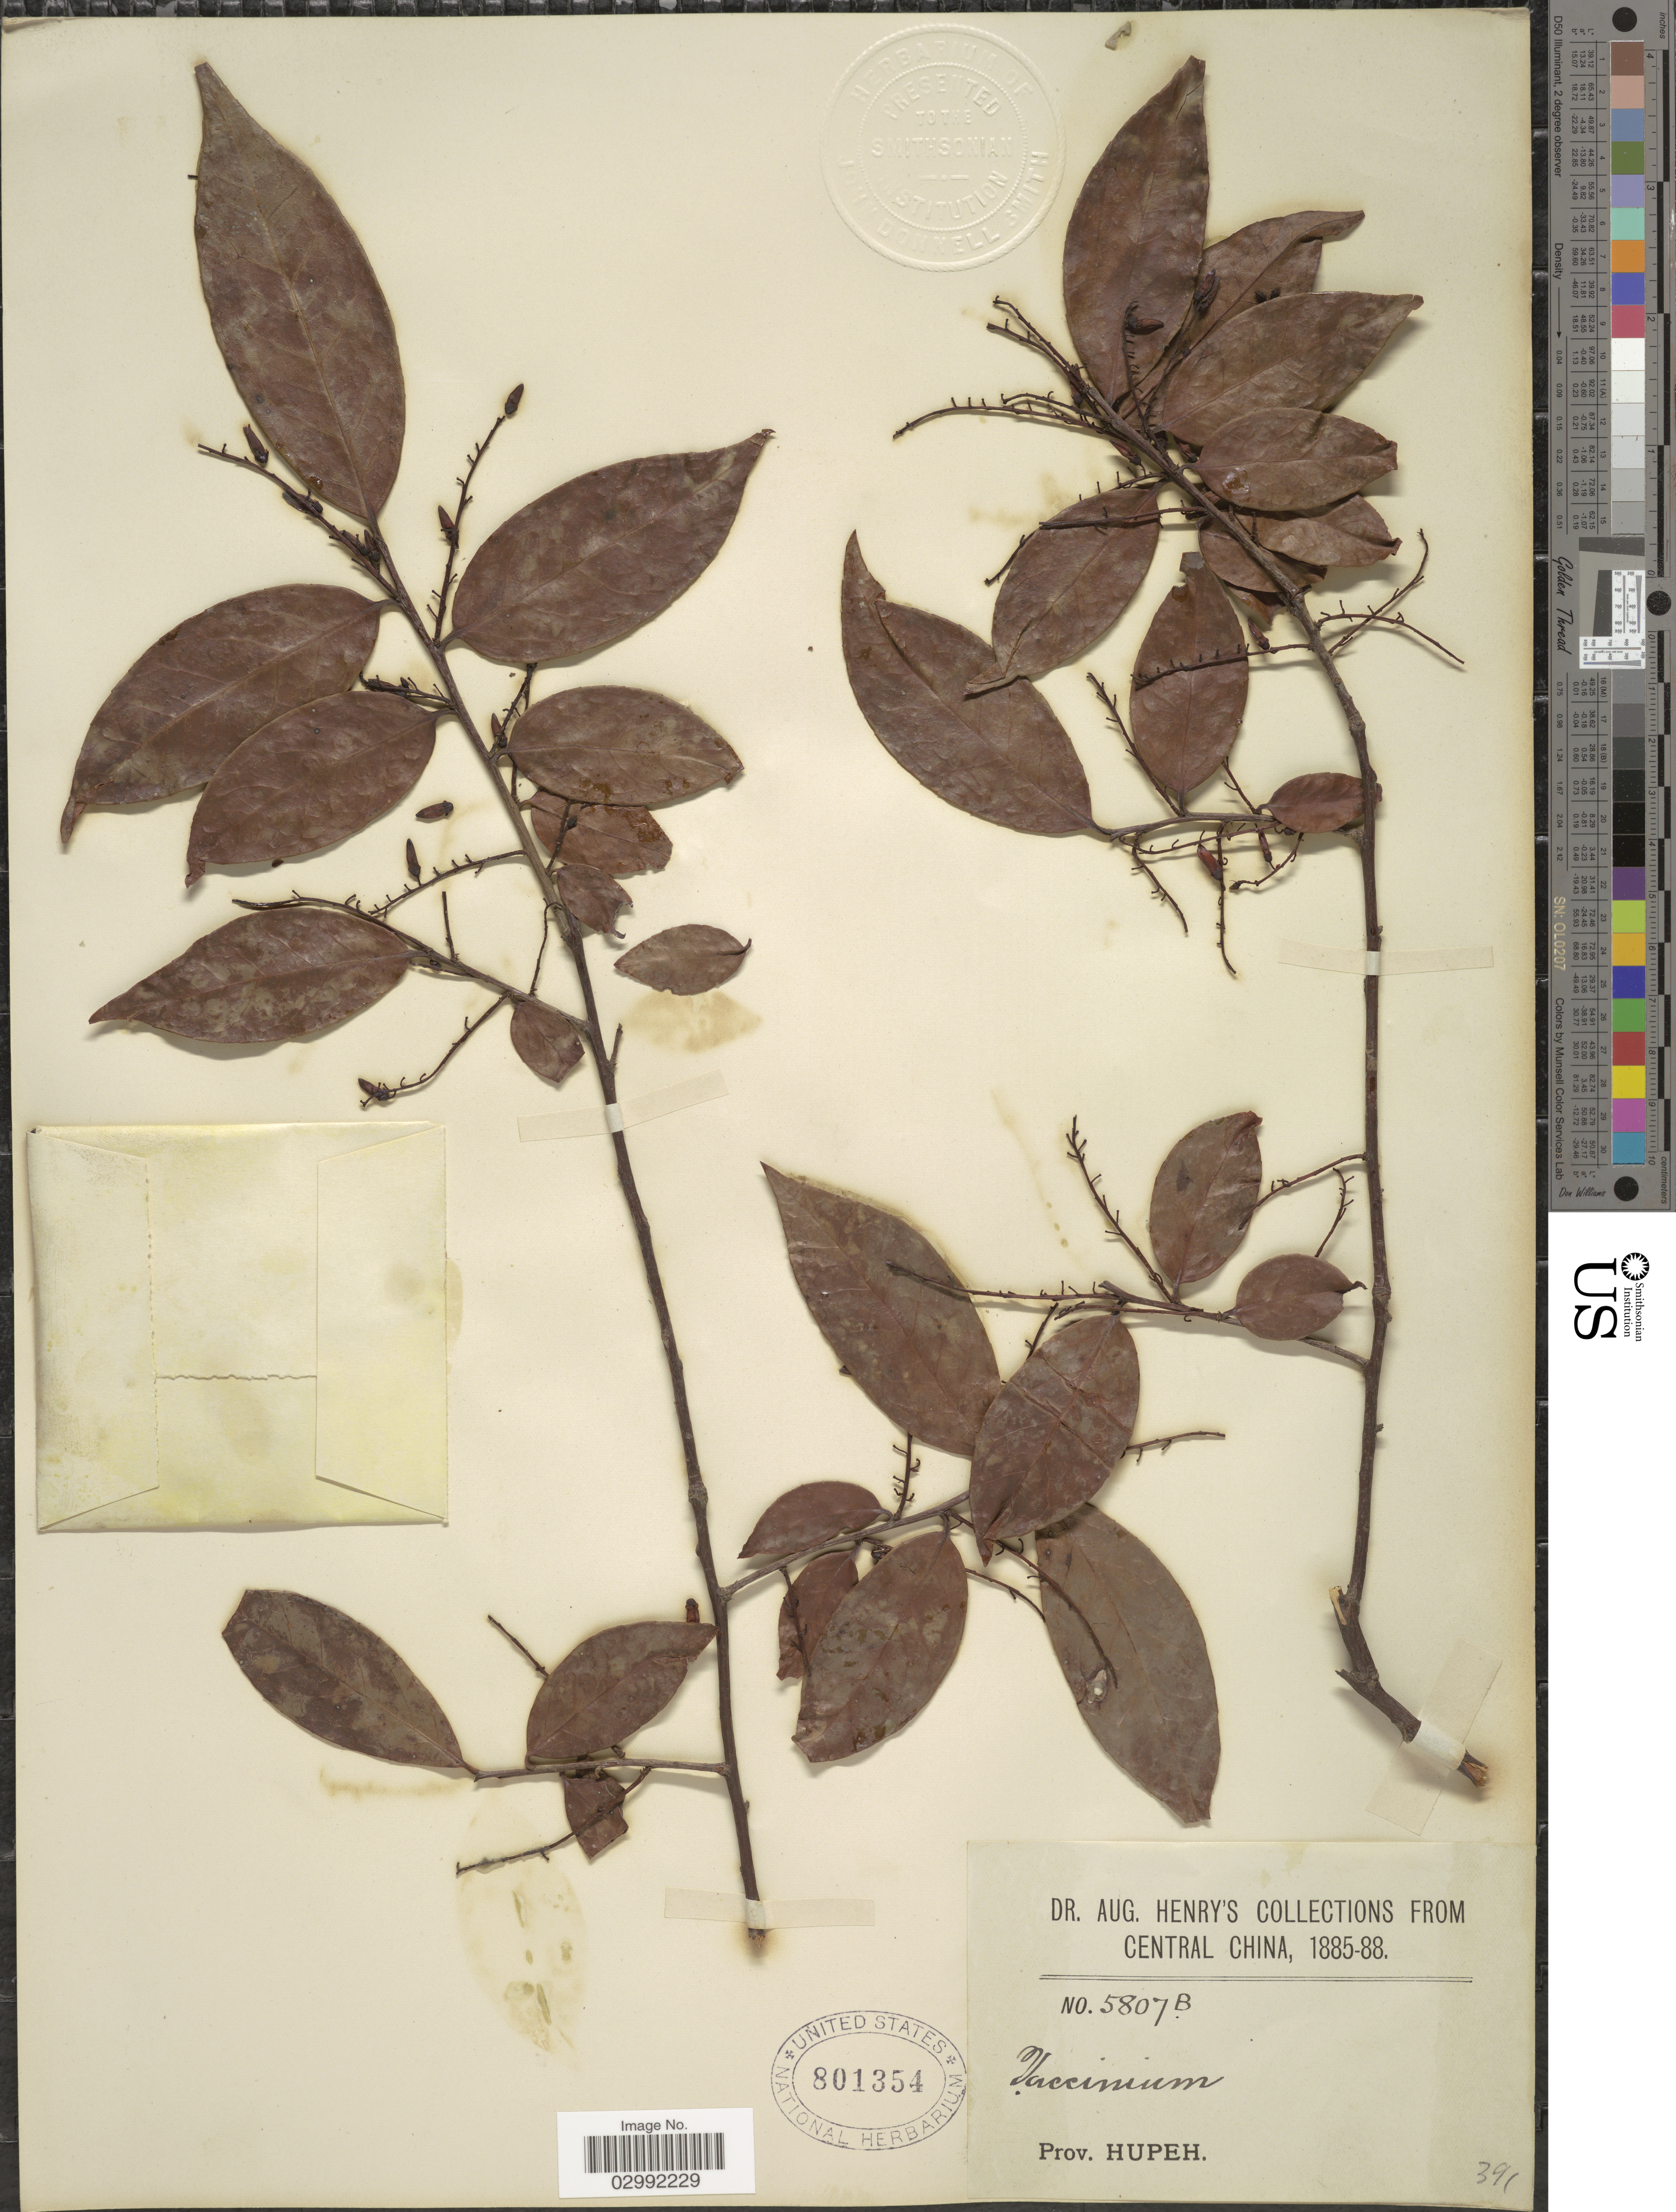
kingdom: Plantae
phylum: Tracheophyta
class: Magnoliopsida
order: Ericales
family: Ericaceae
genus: Vaccinium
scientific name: Vaccinium sprengelii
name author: (G. Don) Sleumer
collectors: A. Henry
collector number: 5807 B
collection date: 1885/1888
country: China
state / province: Hubei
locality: Central China. Prov. Hupeh.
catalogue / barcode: US 801354